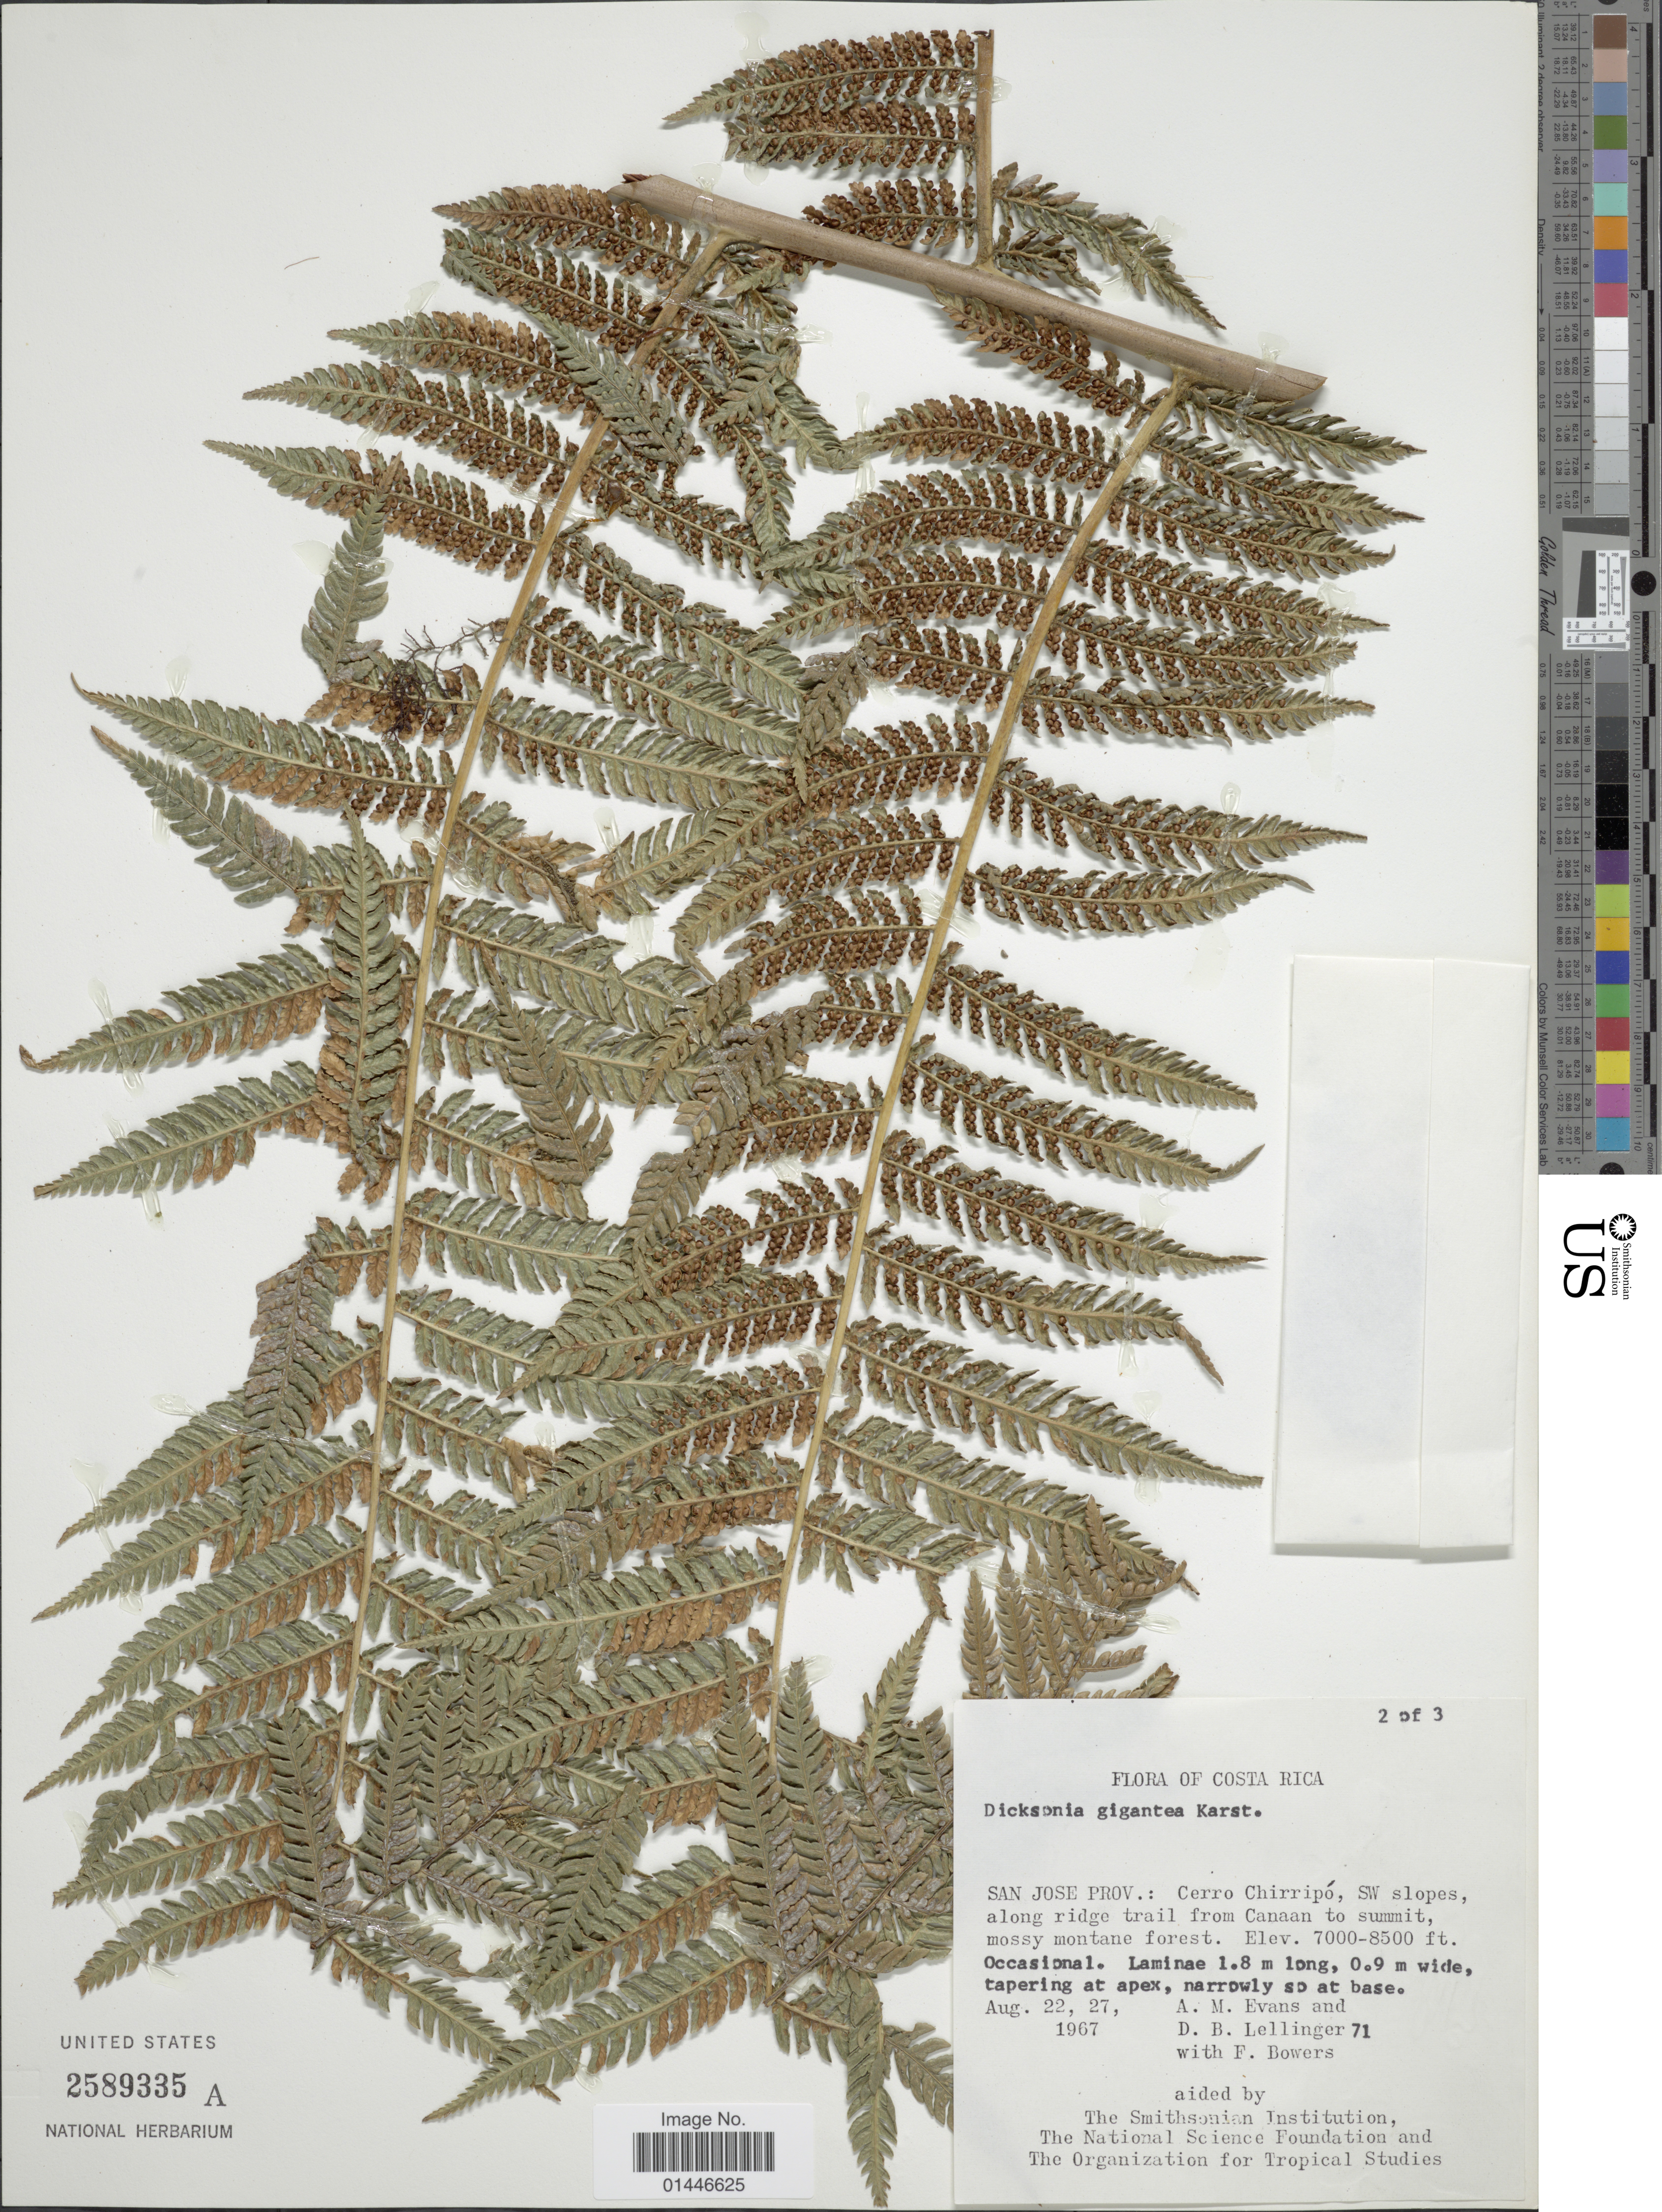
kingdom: Plantae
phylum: Tracheophyta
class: Polypodiopsida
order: Cyatheales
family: Dicksoniaceae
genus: Dicksonia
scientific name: Dicksonia gigantea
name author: H. Karst.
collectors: A. M. Evans, D. B. Lellinger & F. Bowers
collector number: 71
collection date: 1967-08-22/1967-08-27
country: Costa Rica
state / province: San José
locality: Cerro Chirripo, SW slopes, along ridge trail from Canaan to summit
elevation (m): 2134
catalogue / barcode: US 2589335A